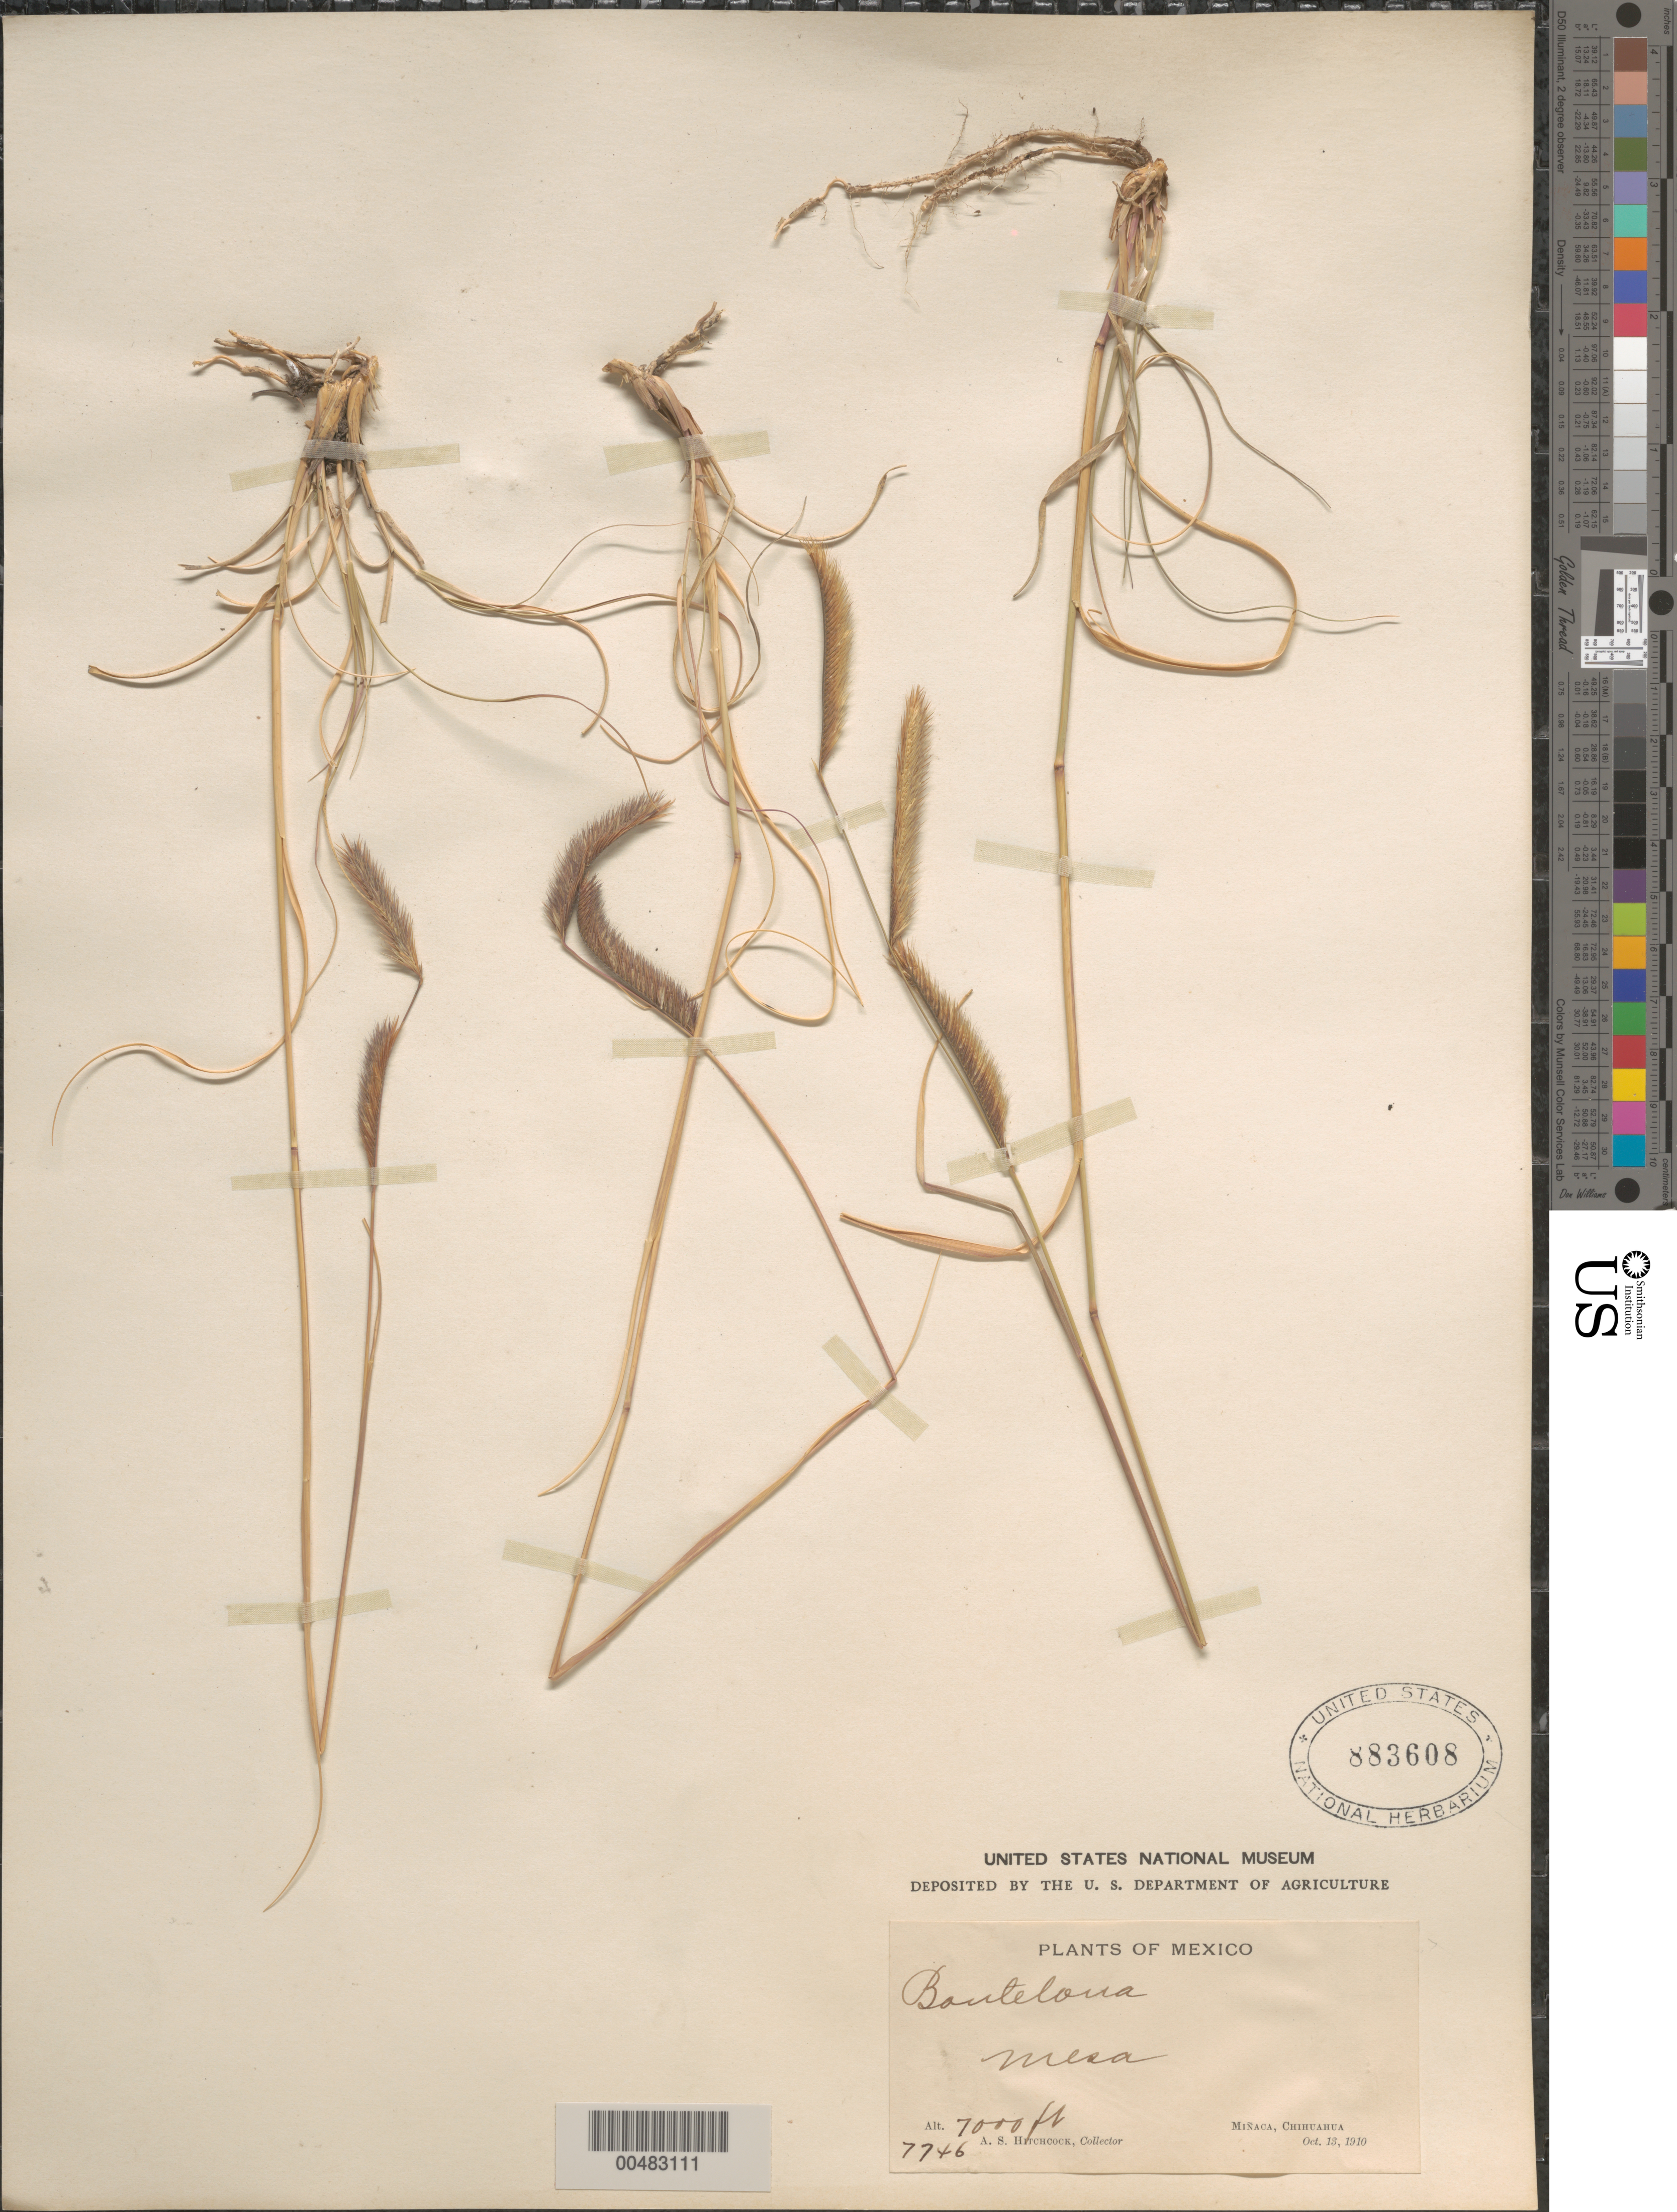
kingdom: Plantae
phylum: Tracheophyta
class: Liliopsida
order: Poales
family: Poaceae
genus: Bouteloua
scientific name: Bouteloua gracilis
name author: (Kunth) Lag. ex Griffiths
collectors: A. S. Hitchcock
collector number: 7746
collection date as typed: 13 Oct 1910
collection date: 1910-10-13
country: Mexico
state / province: Chihuahua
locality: Miñaca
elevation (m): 2134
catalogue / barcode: US 883608